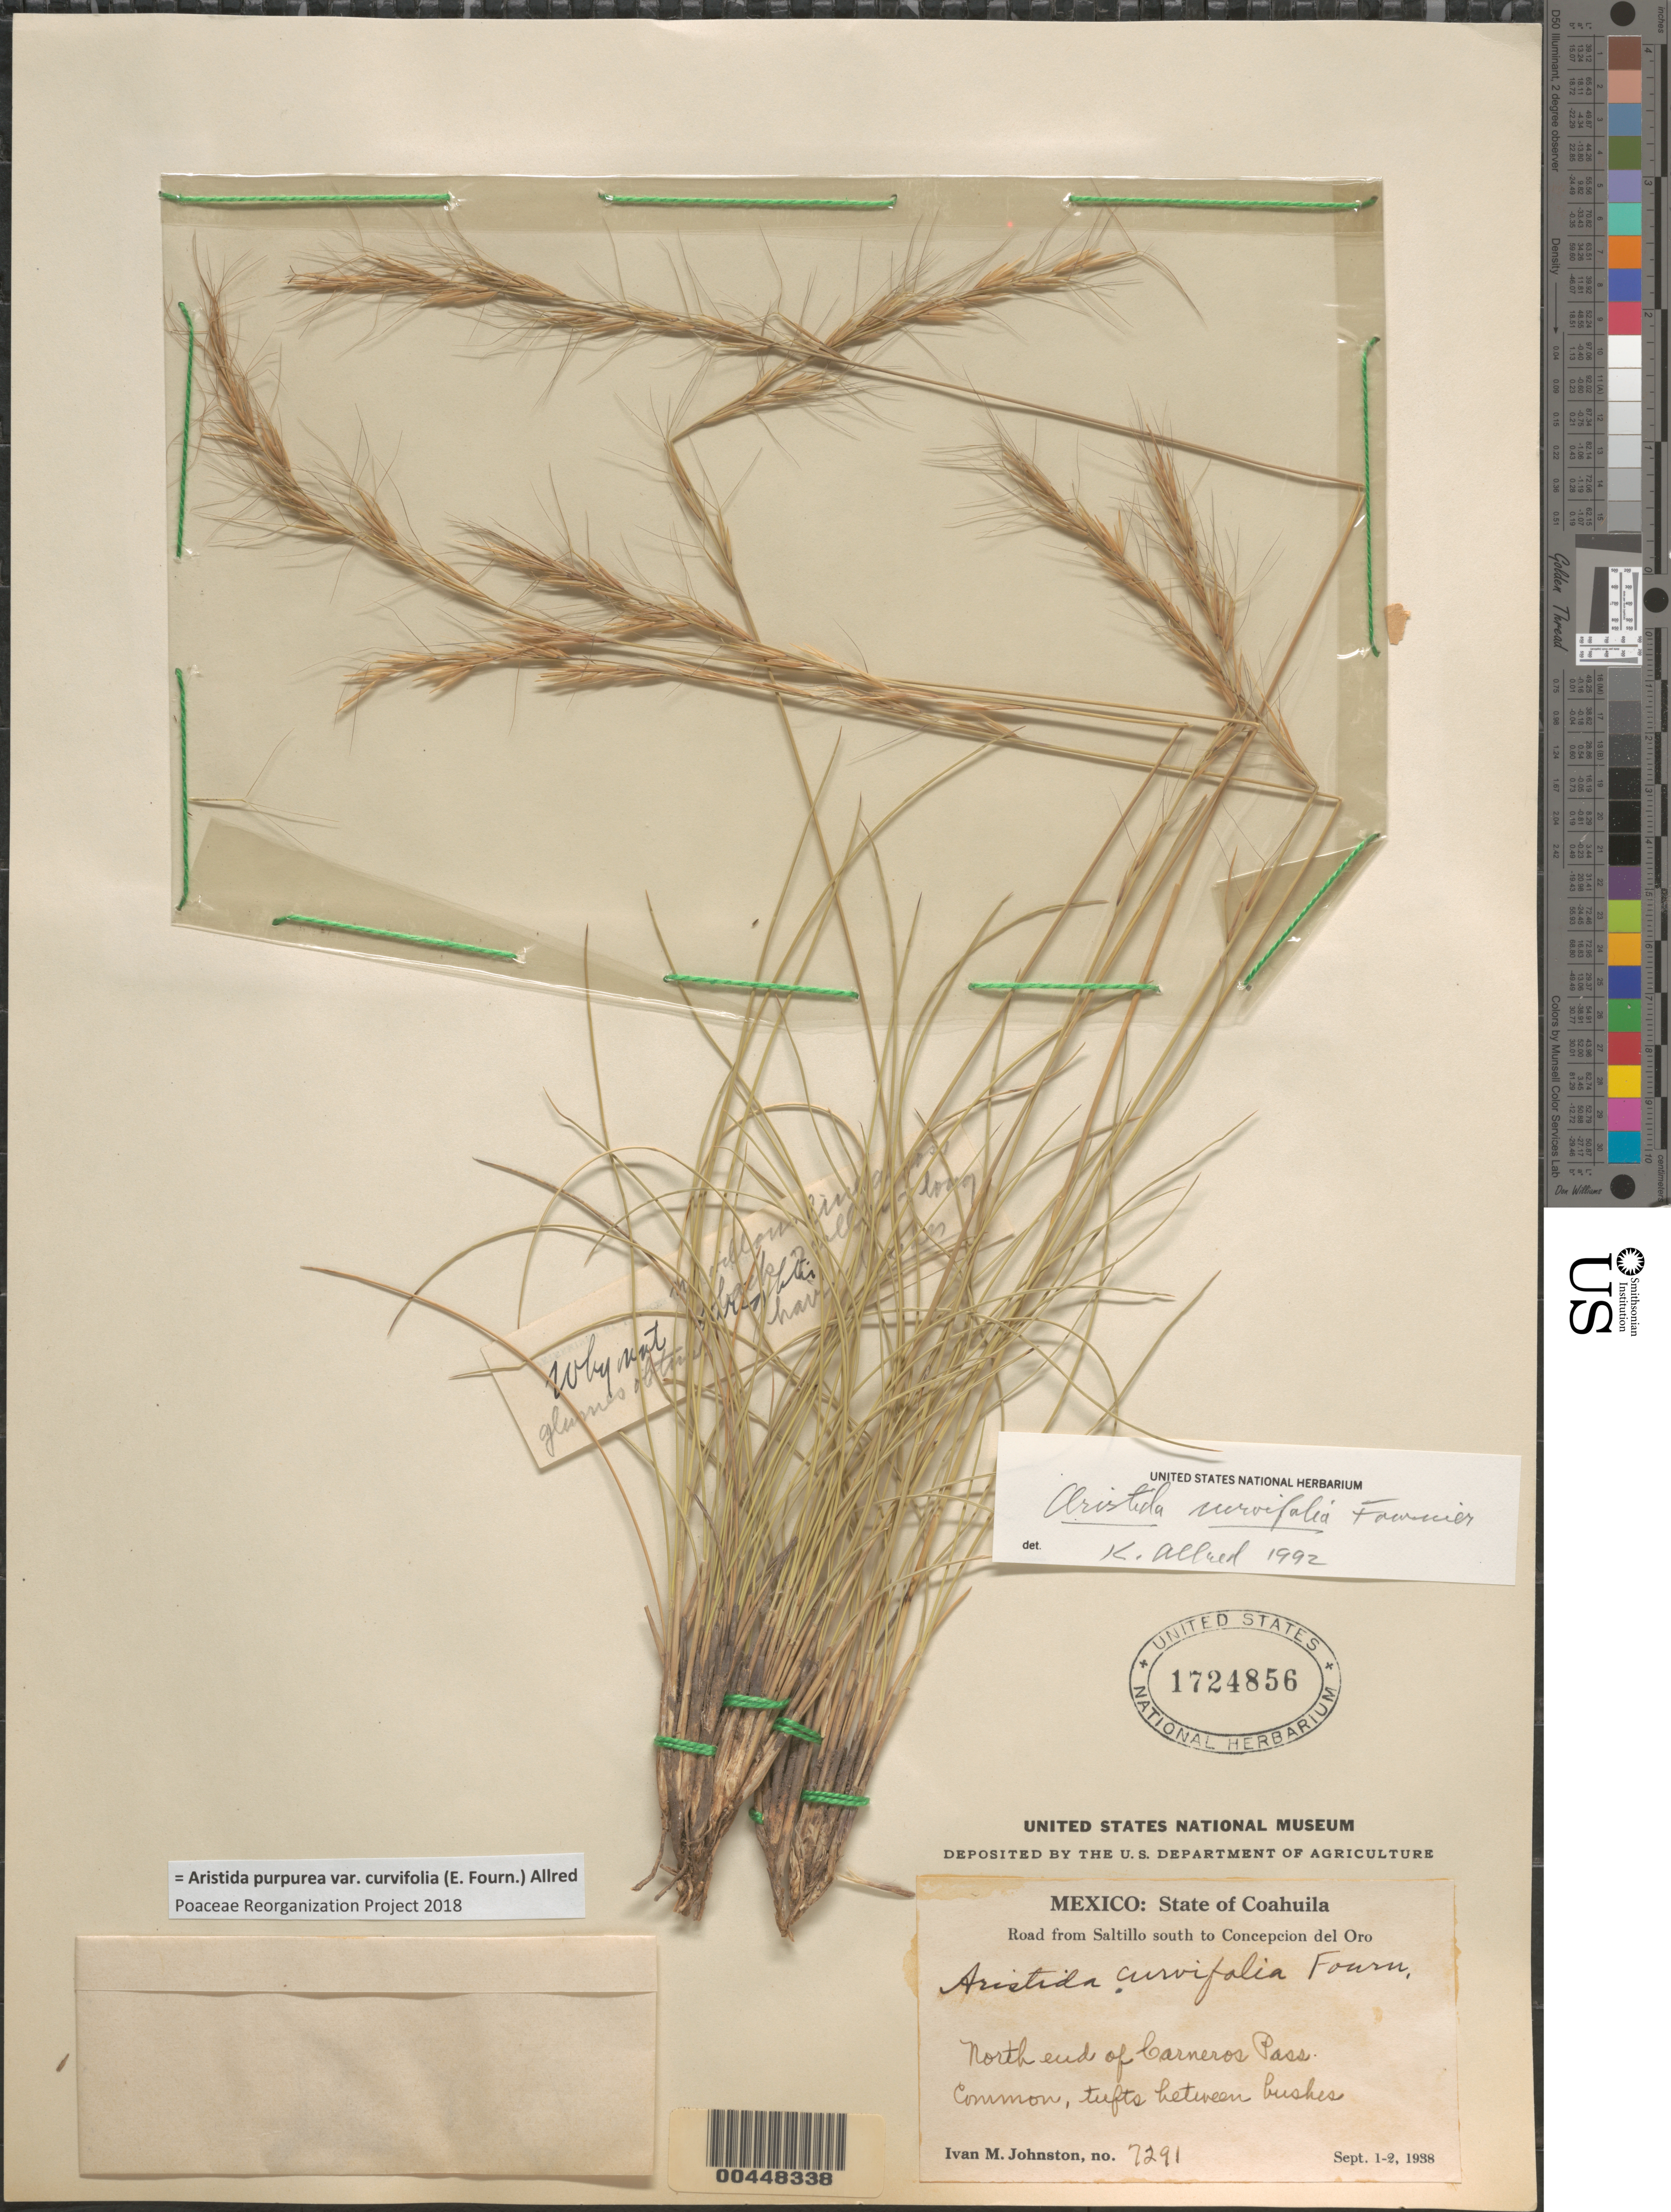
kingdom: Plantae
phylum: Tracheophyta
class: Liliopsida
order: Poales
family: Poaceae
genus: Aristida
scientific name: Aristida purpurea var. curvifolia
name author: (E. Fourn.) Allred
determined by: Poaceae Reorganization Project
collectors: I.M. Johnston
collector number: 7291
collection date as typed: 1 Sep 1938 to 2 Sep 1938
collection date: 1938-09-01/1938-09-02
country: Mexico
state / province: Coahuila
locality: N end of Carneros Pass, road from Saltillo S to Concepcion del Oro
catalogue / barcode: US 1724856